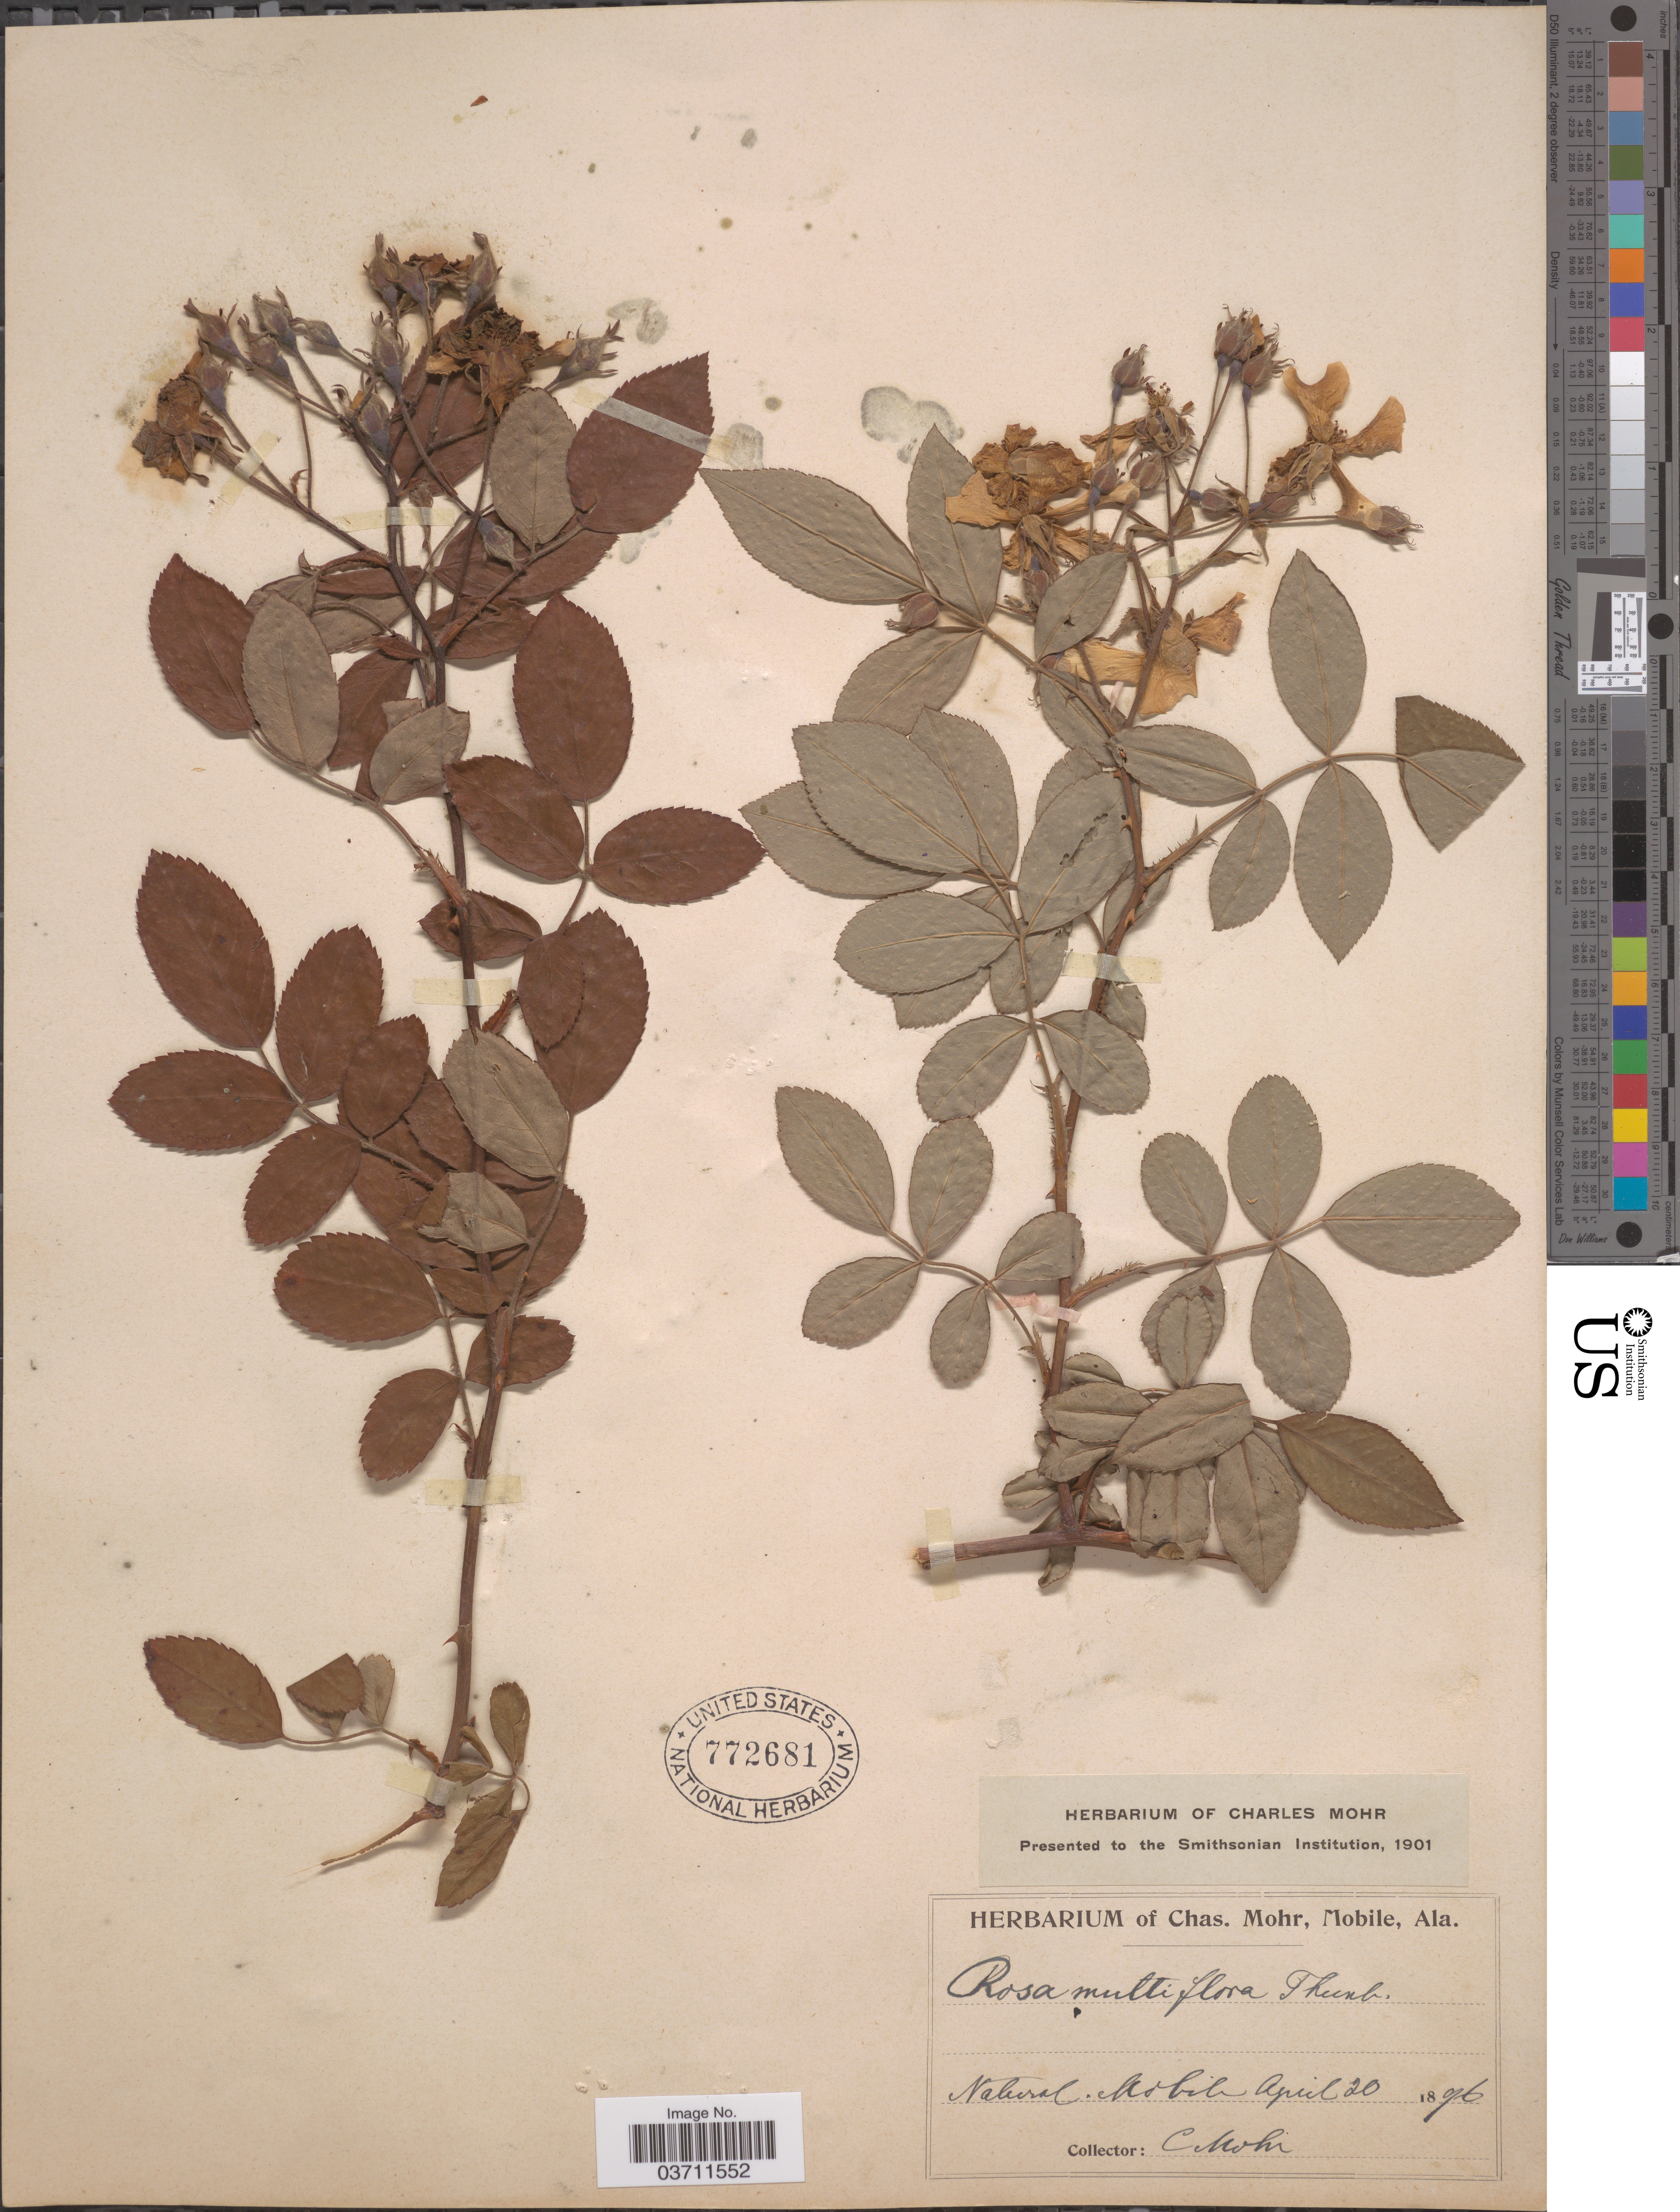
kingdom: Plantae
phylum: Tracheophyta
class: Magnoliopsida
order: Rosales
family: Rosaceae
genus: Rosa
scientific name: Rosa multiflora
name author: Thunb.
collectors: Mohr, C. T. (herbarium)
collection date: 1896-04-20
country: United States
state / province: Alabama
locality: Natural. Mobile.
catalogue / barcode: US 772681